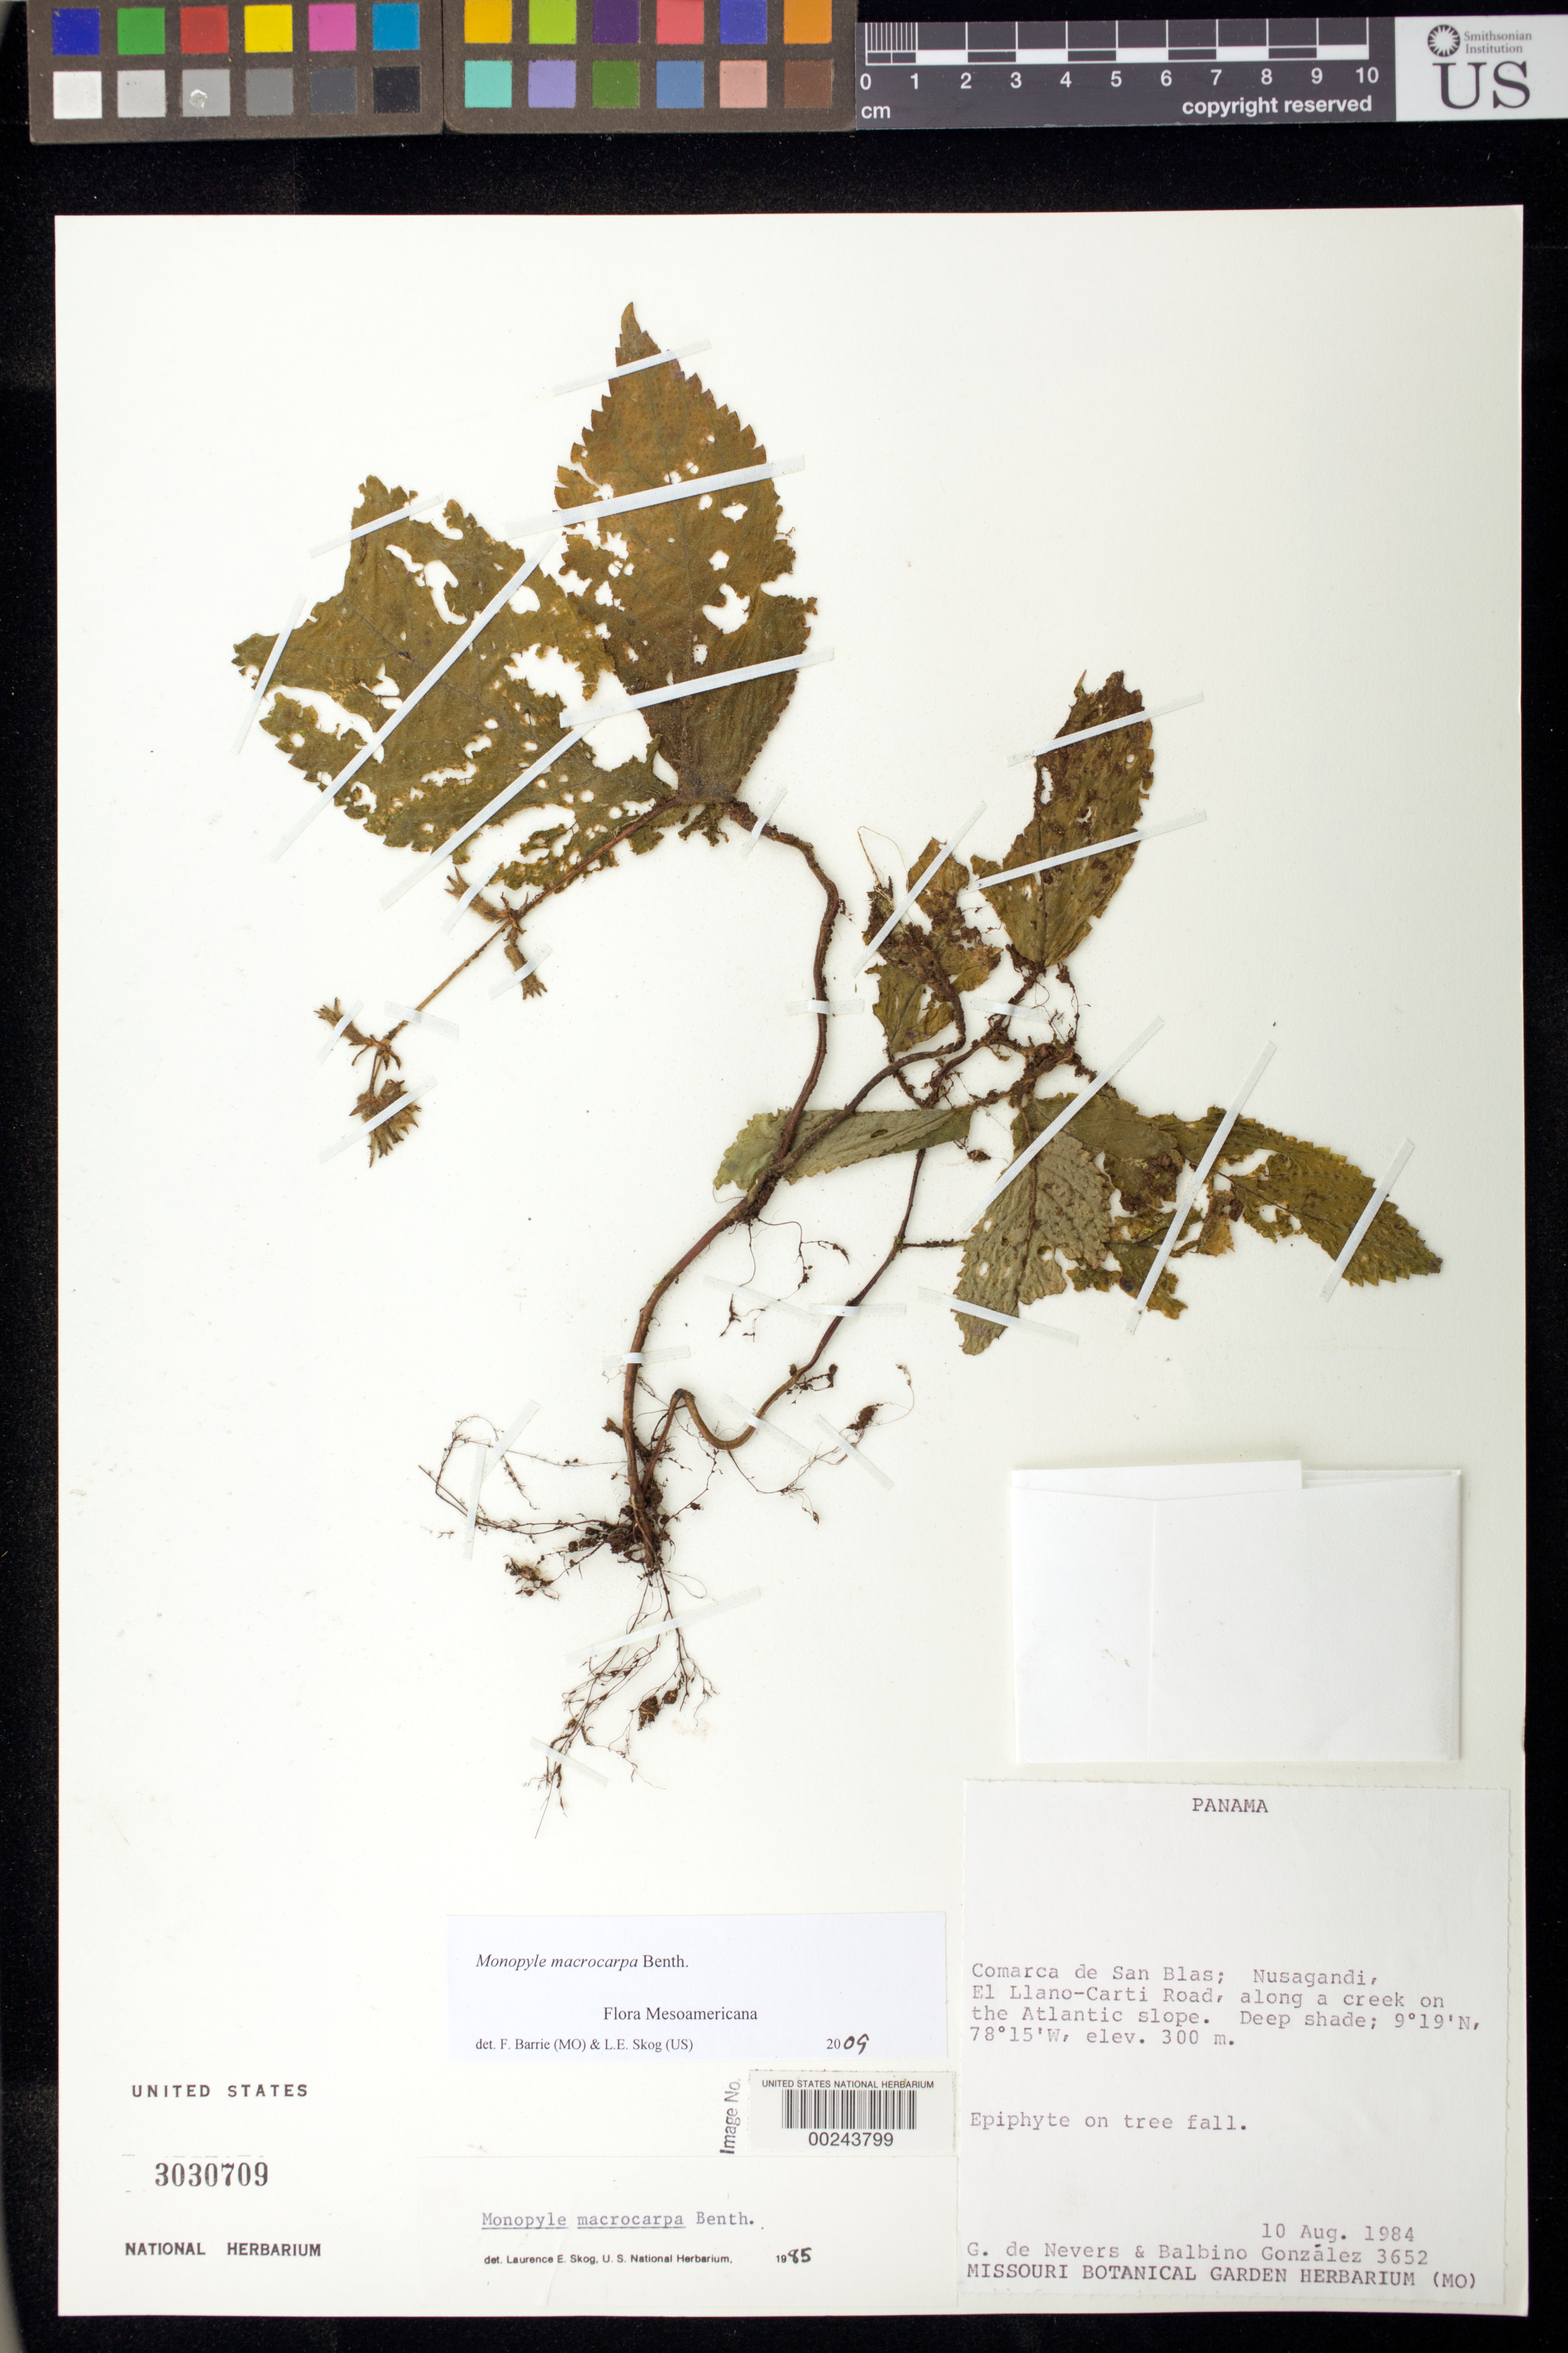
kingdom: Plantae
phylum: Tracheophyta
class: Magnoliopsida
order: Lamiales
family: Gesneriaceae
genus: Monopyle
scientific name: Monopyle macrocarpa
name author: Benth.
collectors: G. C. de Nevers & B. González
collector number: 3652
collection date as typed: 10 Aug 1984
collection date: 1984-08-10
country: Panama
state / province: Kuna Yala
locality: Comarca de San Blas, Nusagandi, El Llano-Carti road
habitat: Along a creek on the Atlantic slope, deep shade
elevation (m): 300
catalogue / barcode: US 3030709